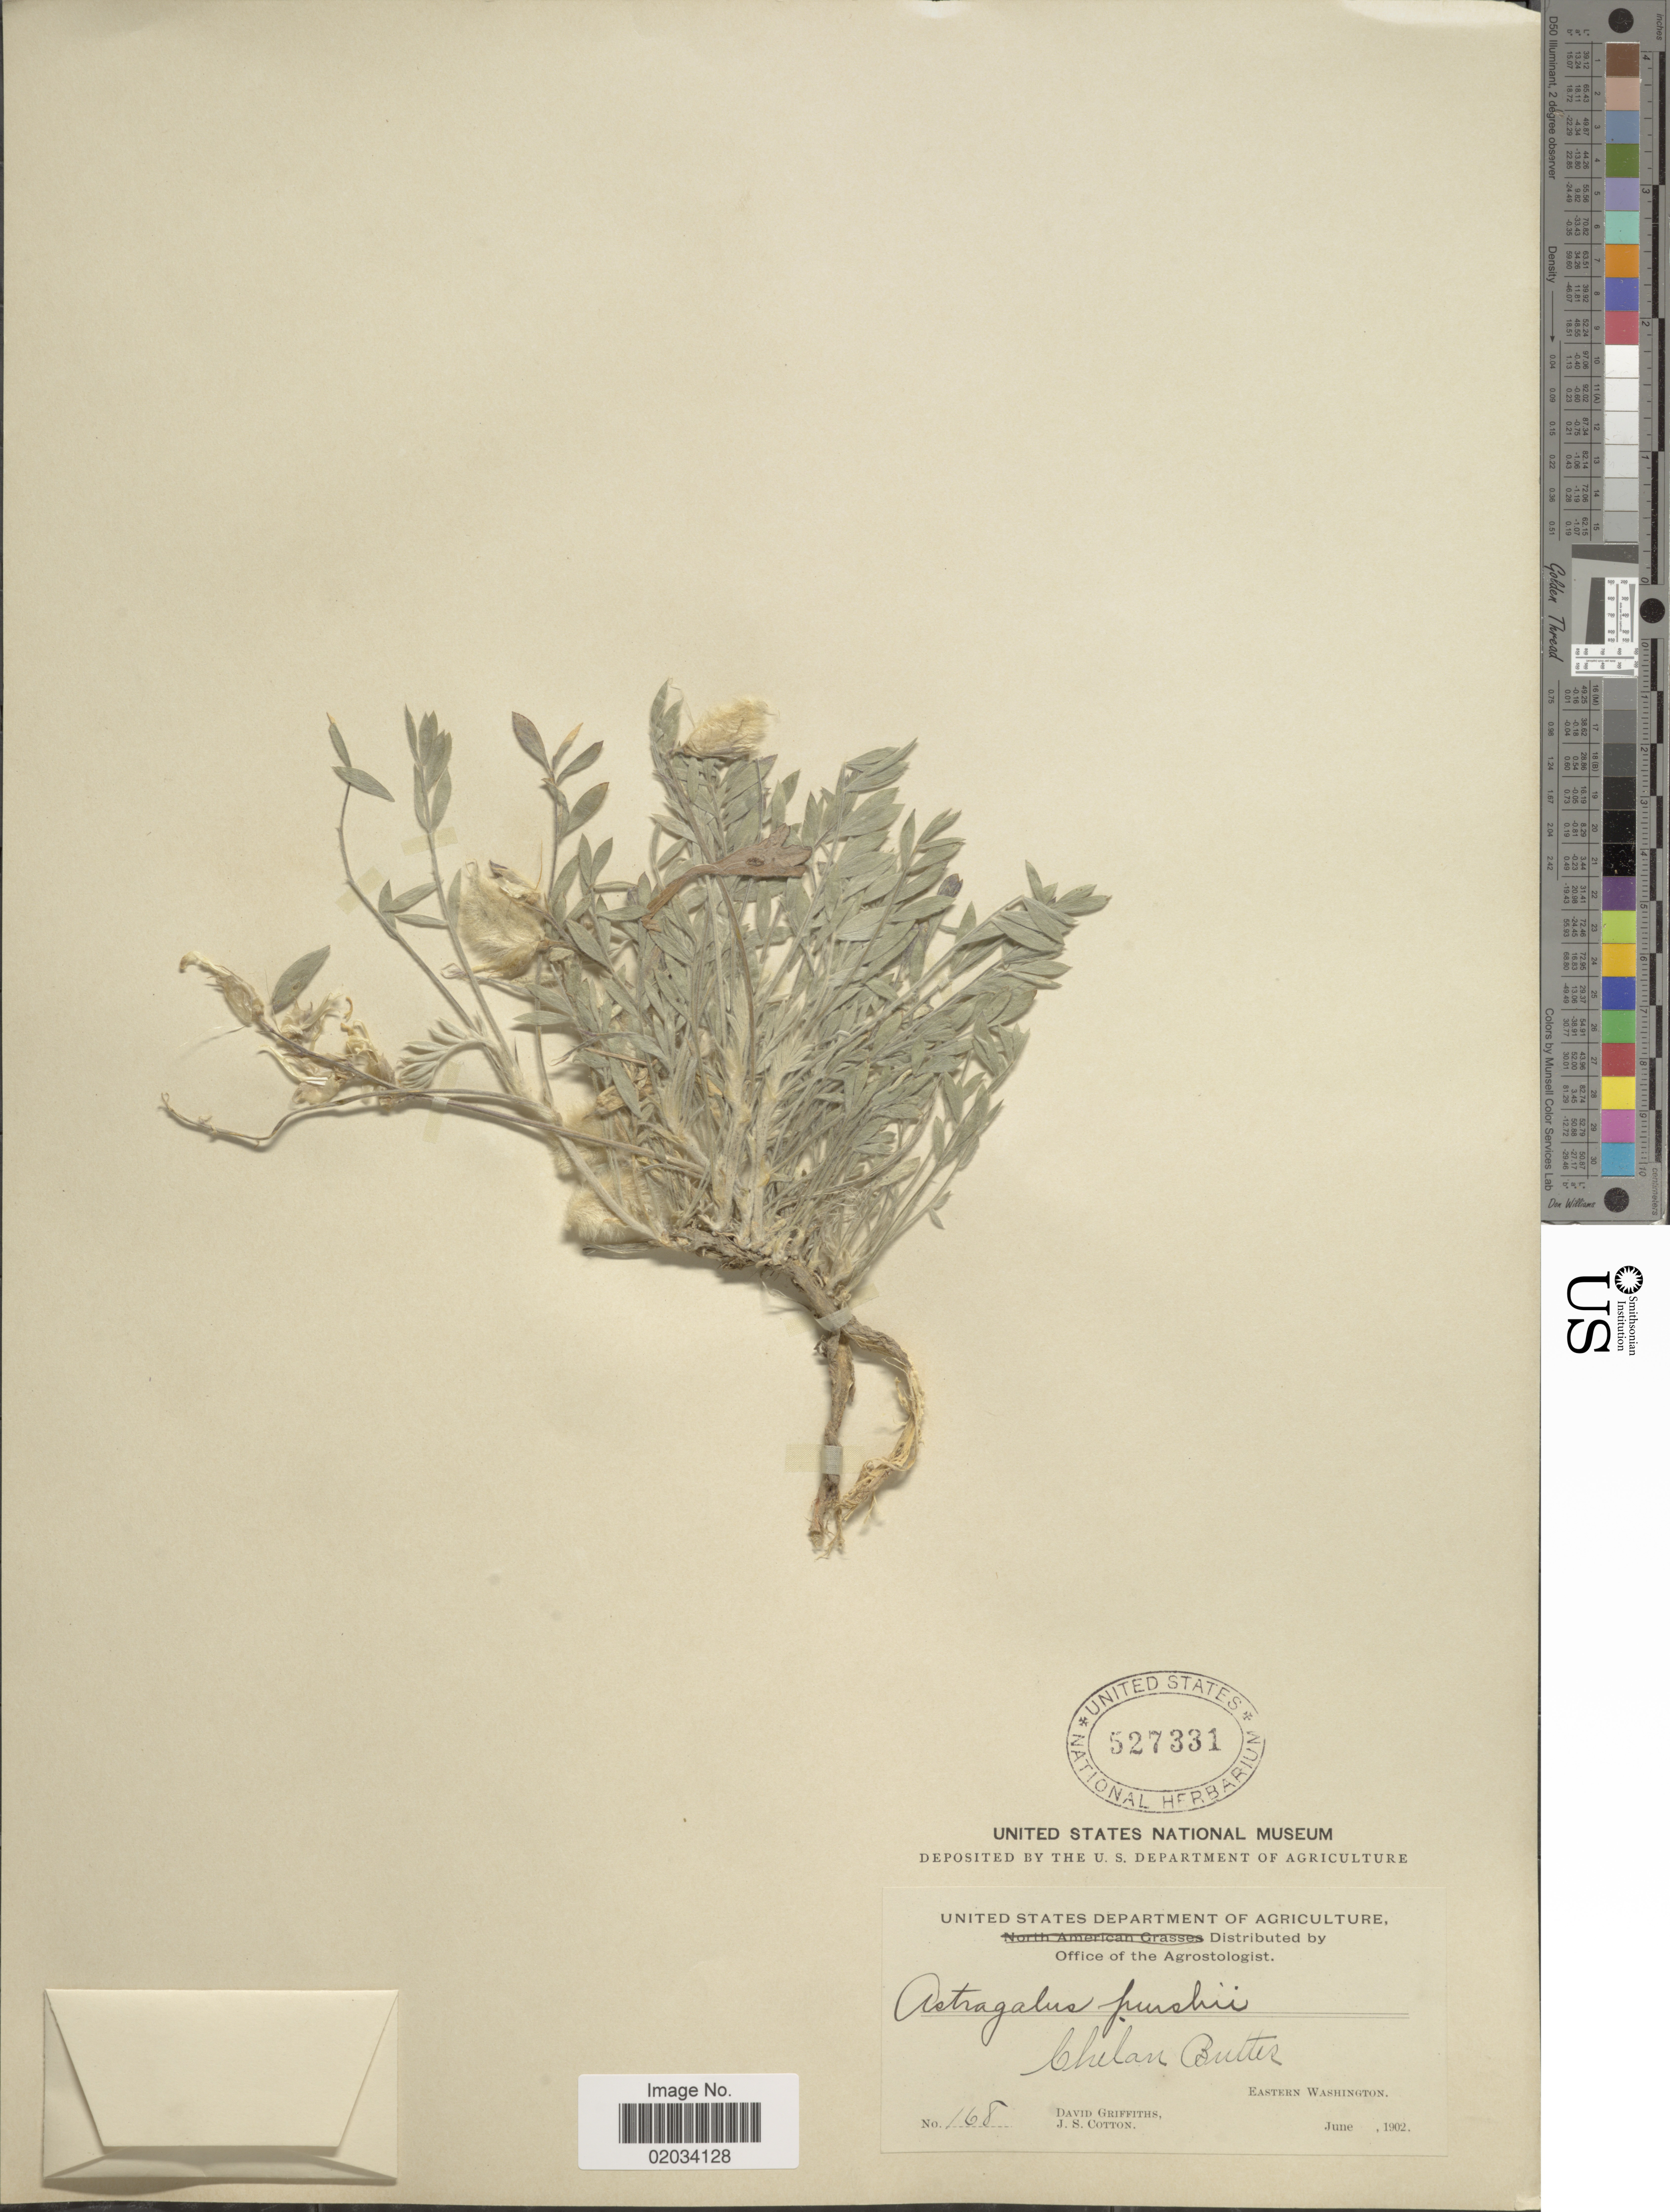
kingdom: Plantae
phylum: Tracheophyta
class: Magnoliopsida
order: Fabales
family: Fabaceae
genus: Astragalus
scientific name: Astragalus purshii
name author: Douglas ex Hook.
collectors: D. Griffiths & J. S. Cotton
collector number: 168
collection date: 1902-06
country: United States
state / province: Washington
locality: Chelan Butter, Eastern Washington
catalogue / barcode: US 527331